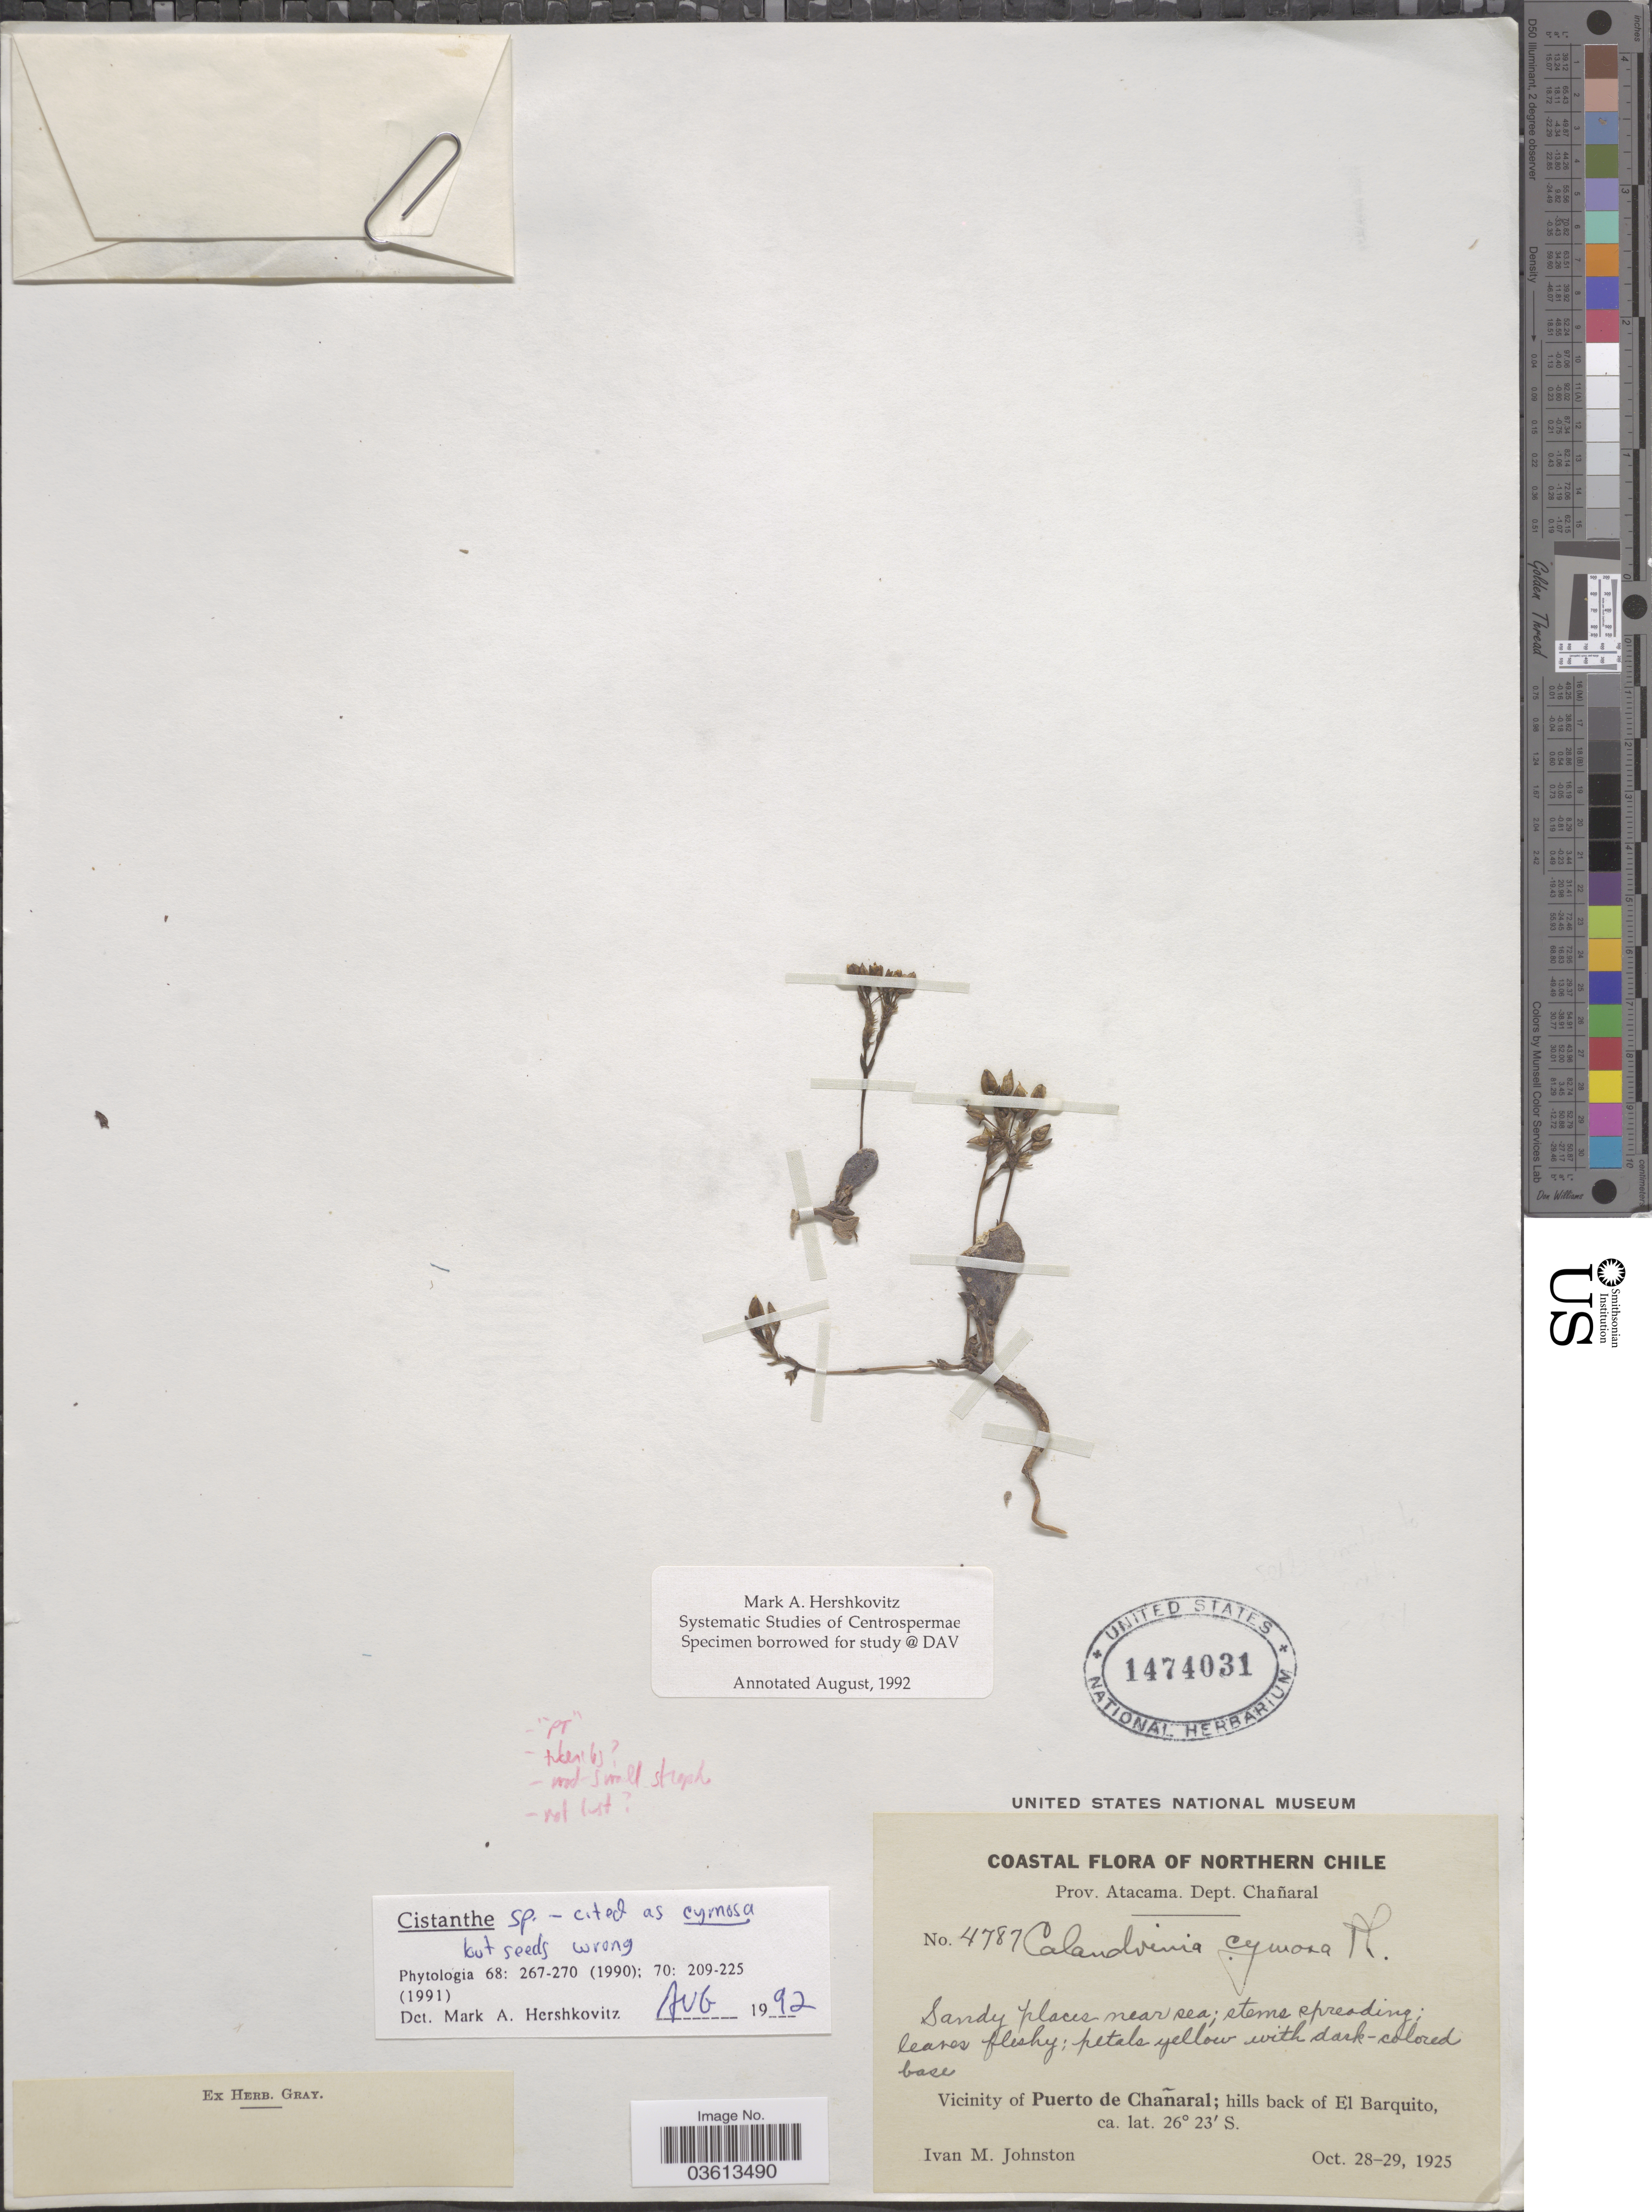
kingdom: Plantae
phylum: Tracheophyta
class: Magnoliopsida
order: Caryophyllales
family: Montiaceae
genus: Cistanthe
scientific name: Cistanthe sp.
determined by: Hershkovitz, M. A.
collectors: I.M. Johnston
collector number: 4787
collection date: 1925-10-28/1925-10-29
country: Chile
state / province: Atacama (III)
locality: Coastal. Northern Chile. Dept. Chañaral. Sandy places near sea. Vicinity of Puerto de Chañaral; hills back of El Barquito.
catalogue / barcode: US 1474031